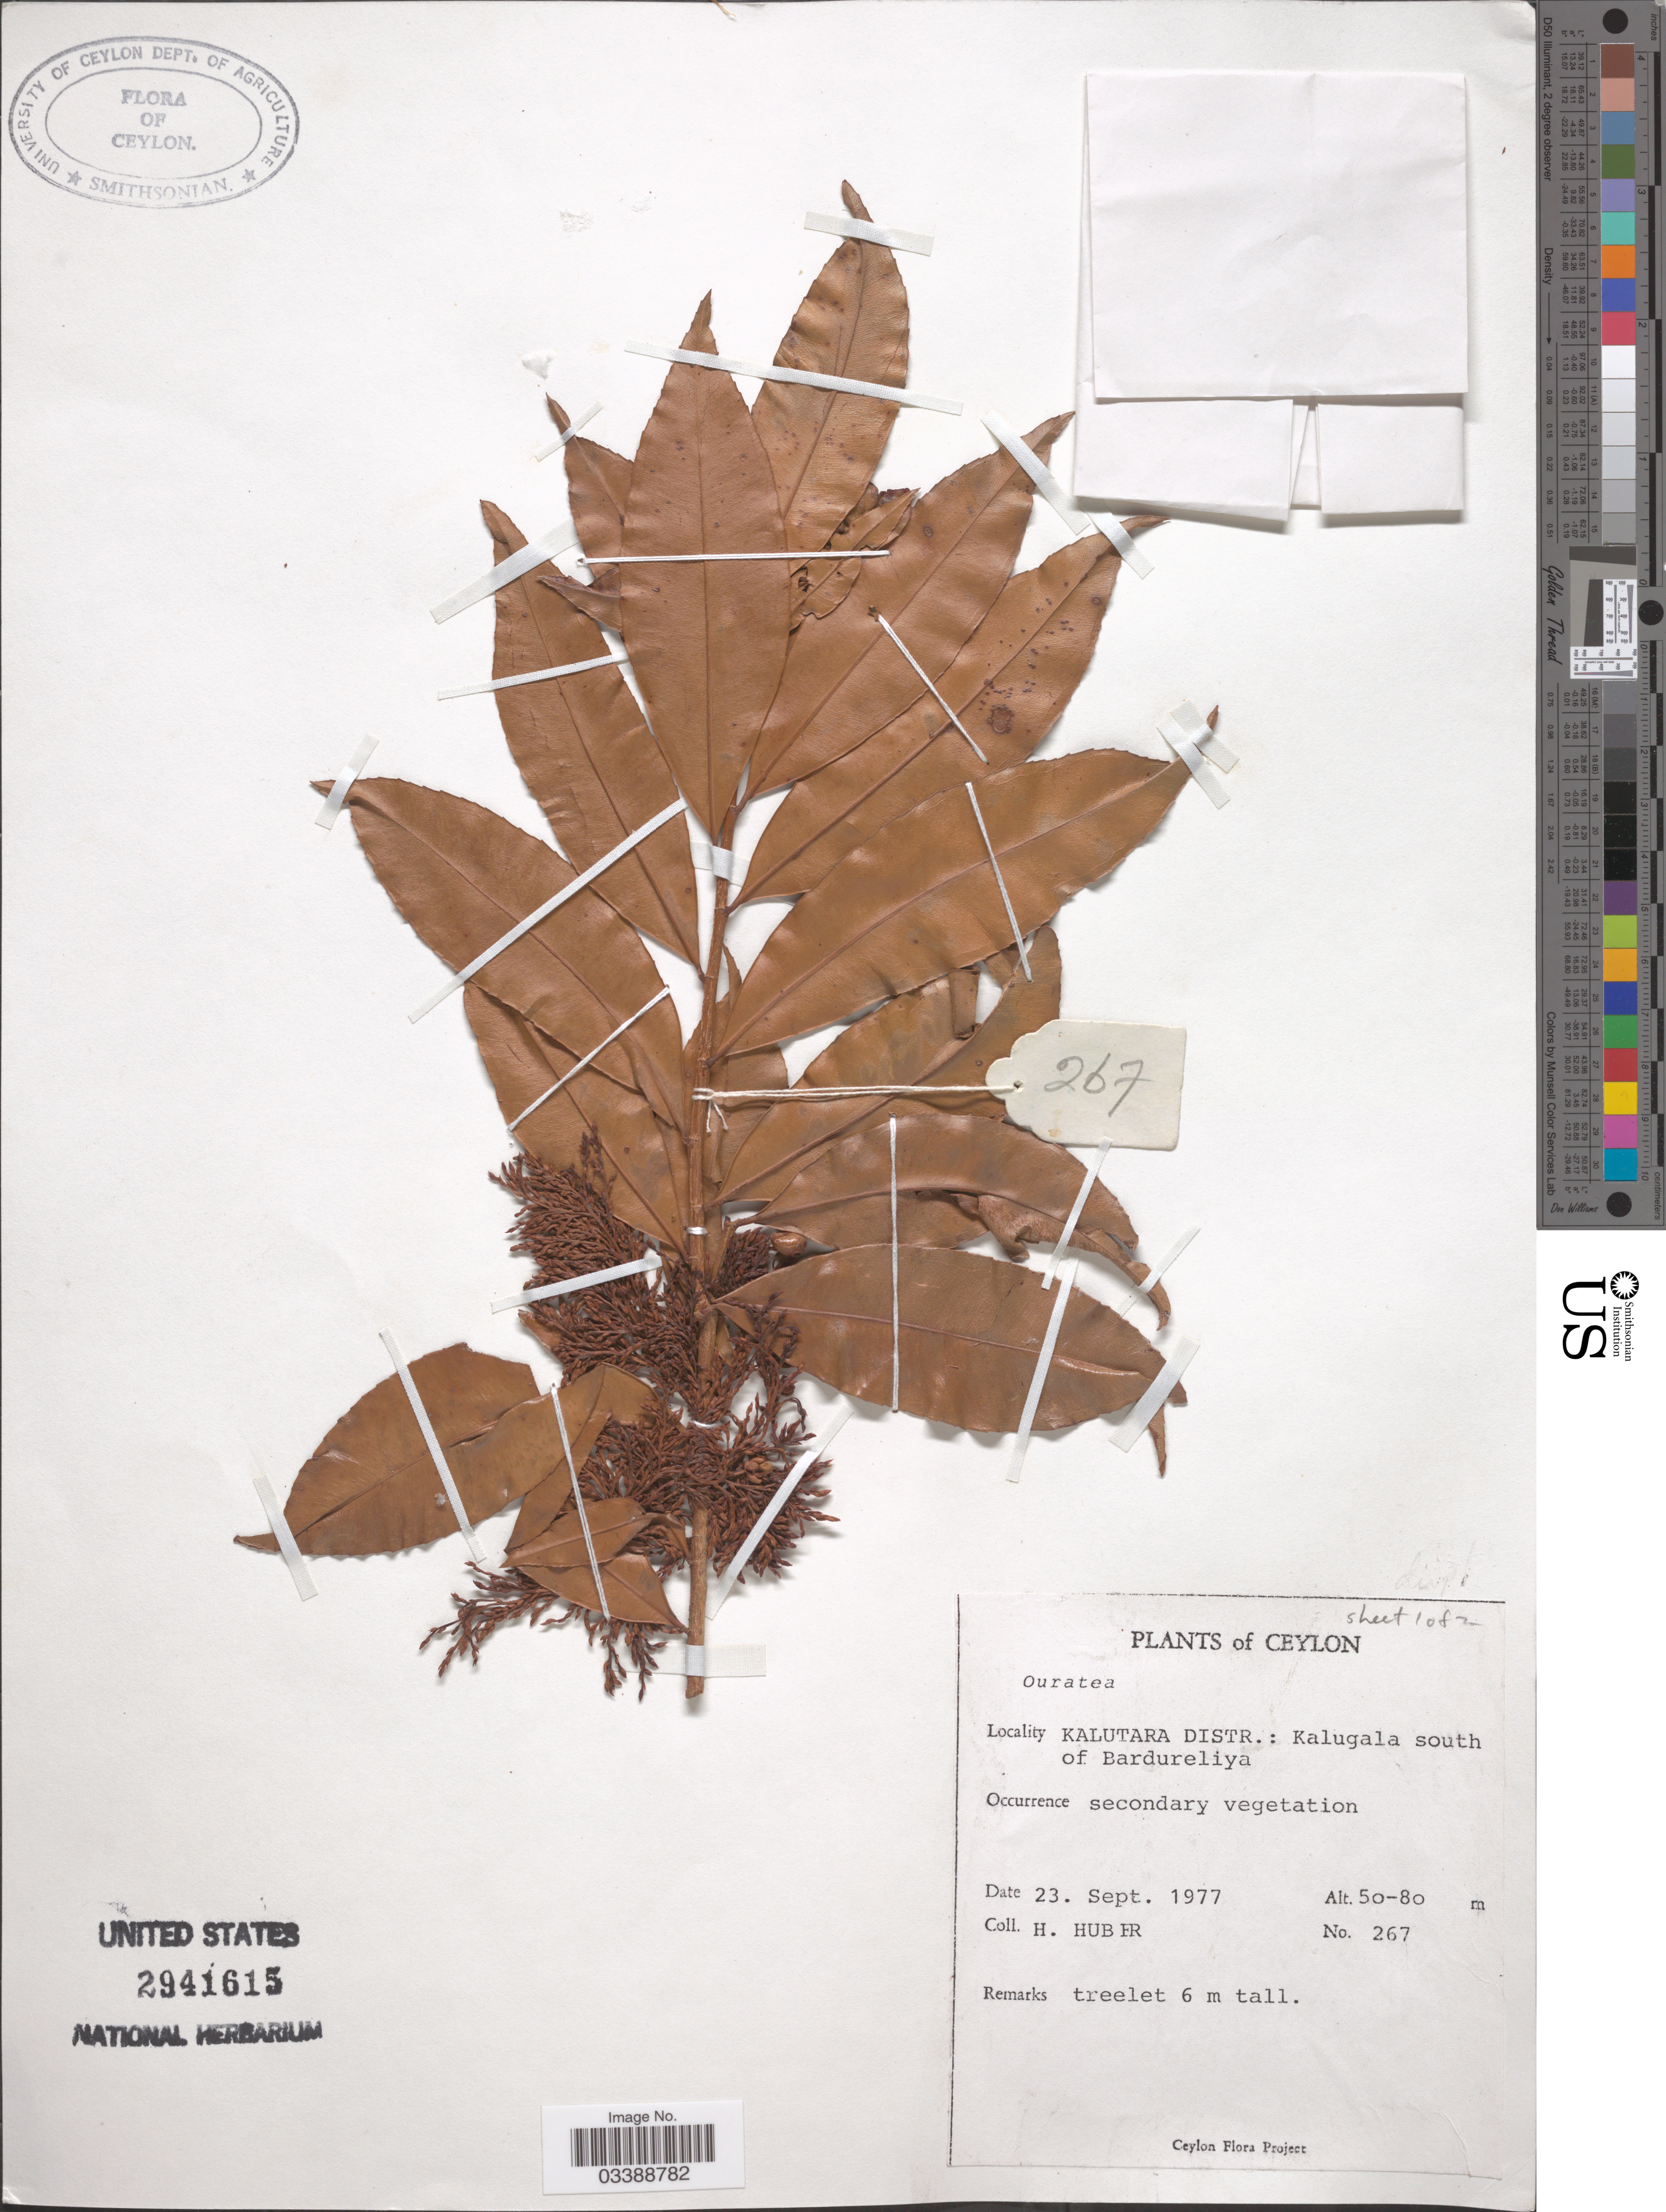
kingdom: Plantae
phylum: Tracheophyta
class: Magnoliopsida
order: Malpighiales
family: Ochnaceae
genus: Ouratea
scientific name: Ouratea sp.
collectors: H. Huber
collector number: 267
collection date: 1977-09-23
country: Sri Lanka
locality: Ceylon. Kalutara Distr.: Kalugala south of Bardureliya.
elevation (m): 50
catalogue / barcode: US 2941615